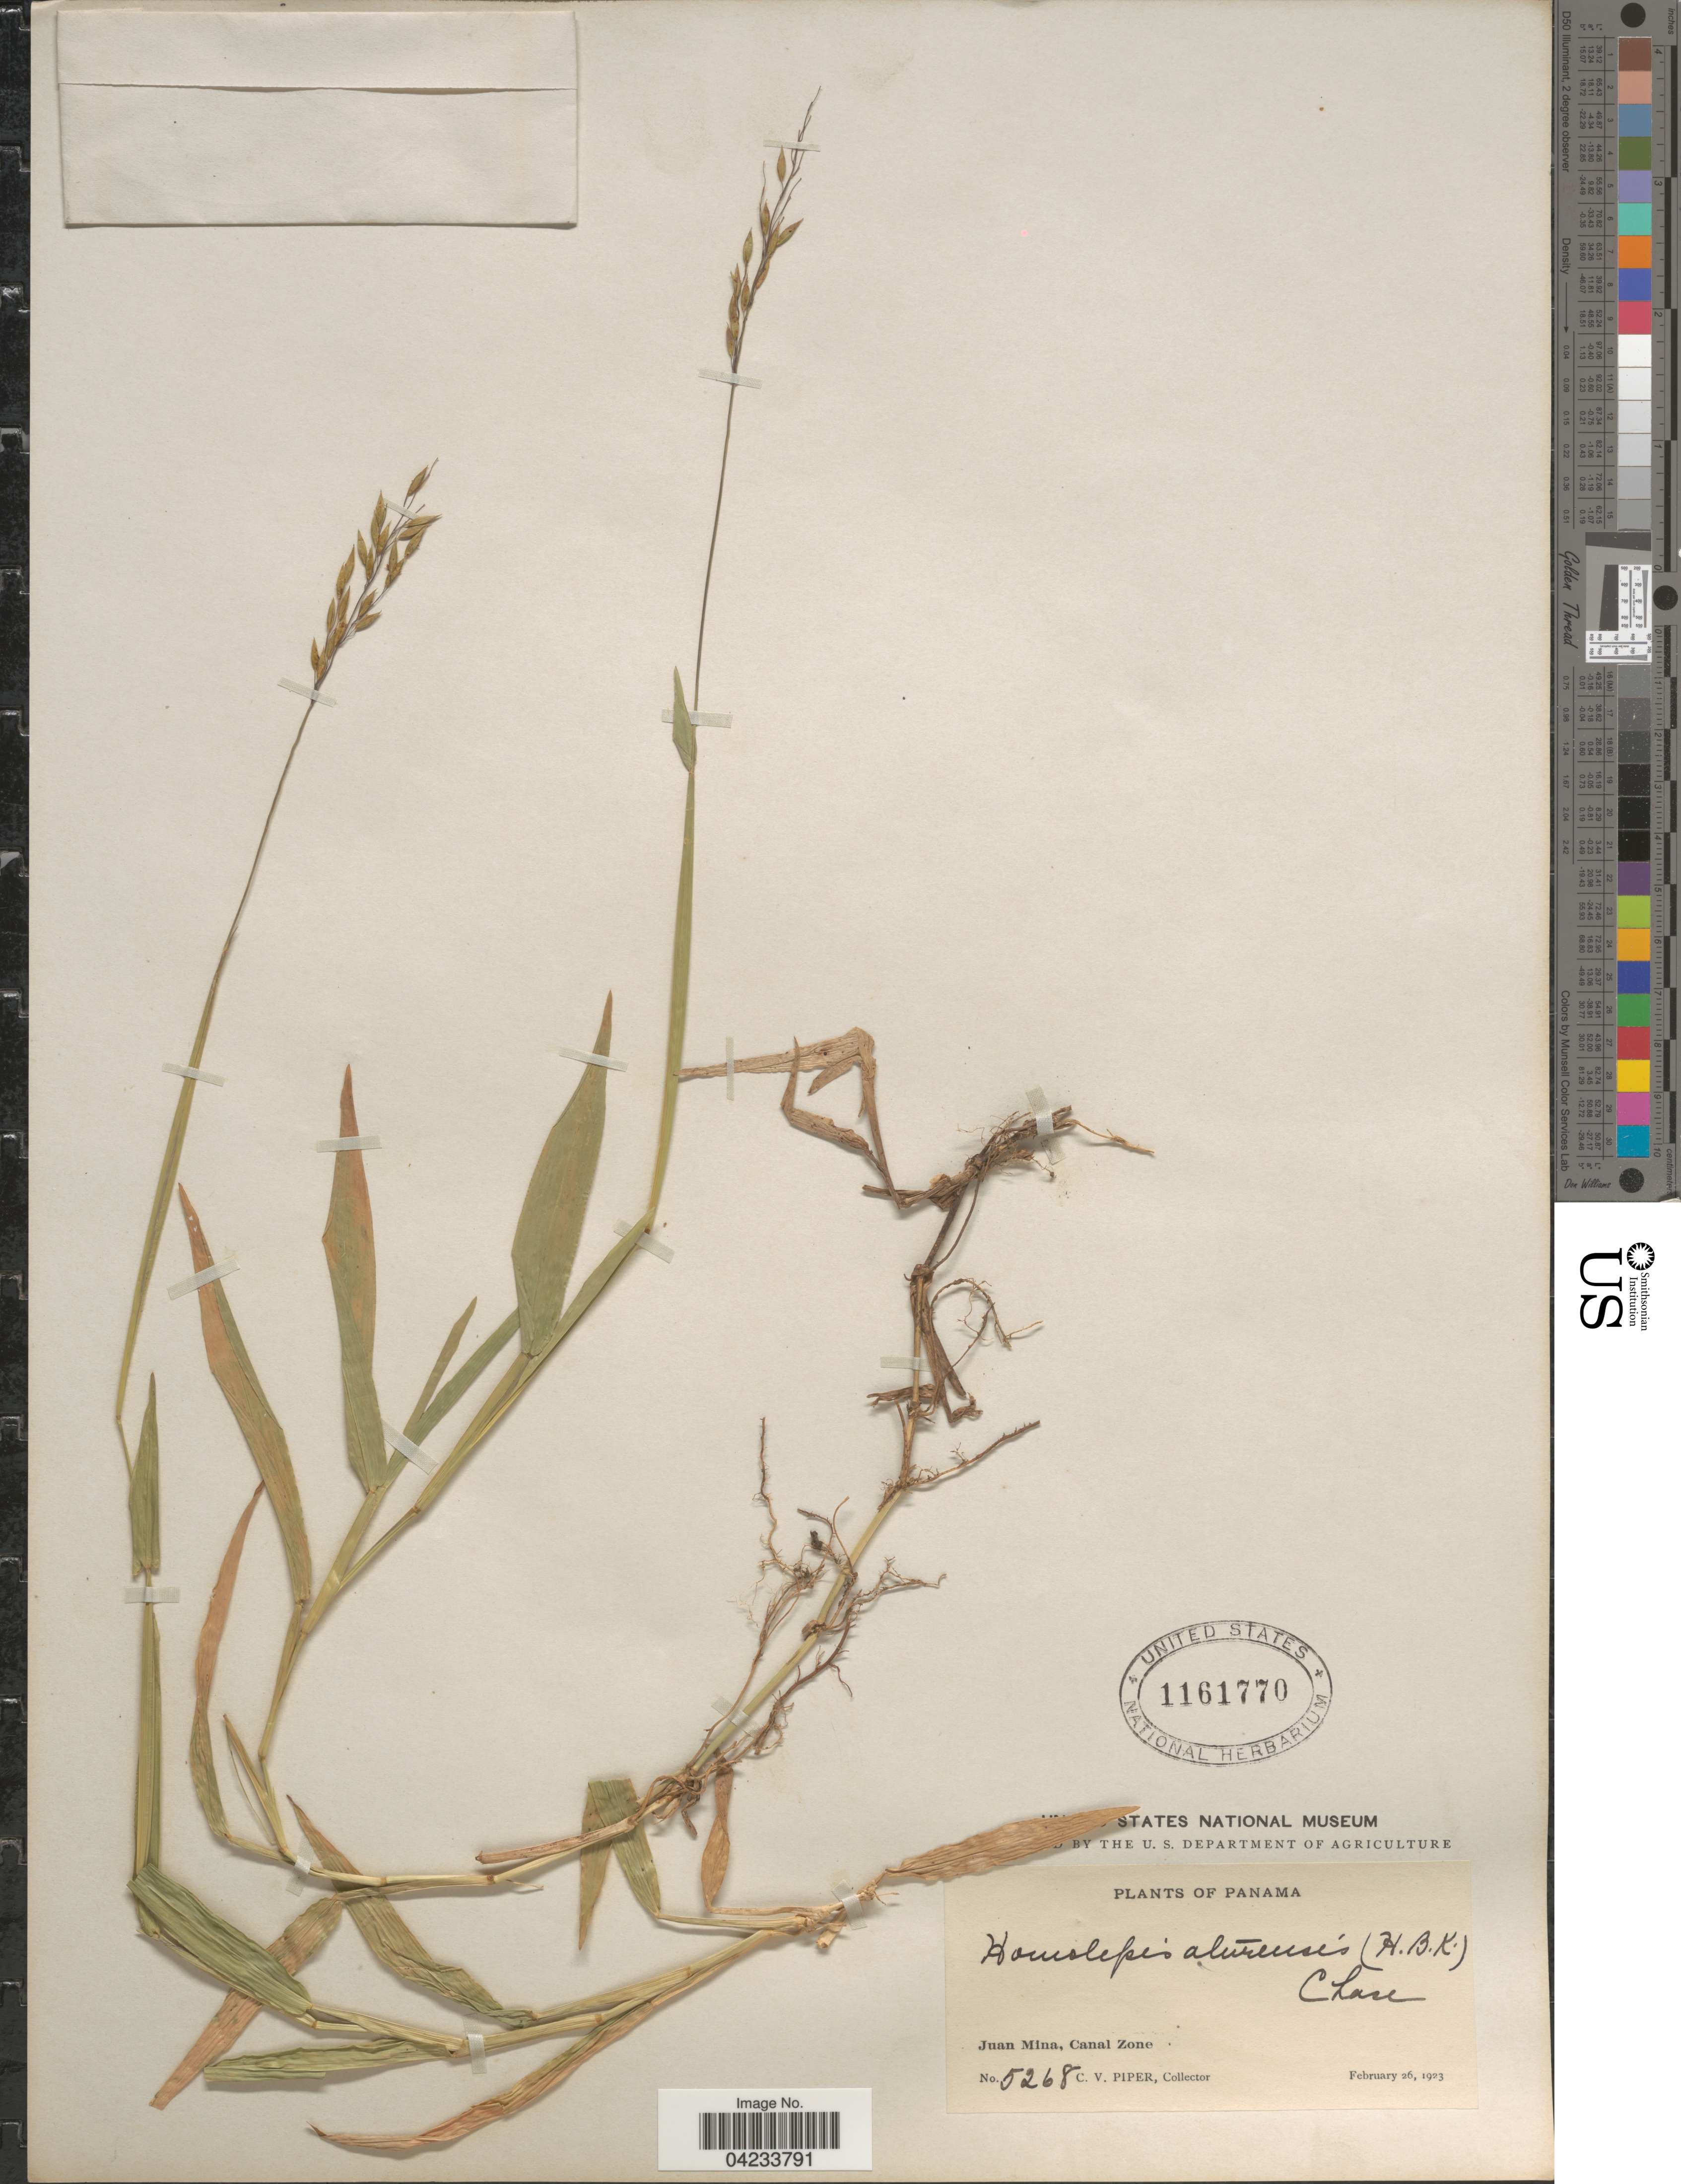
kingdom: Plantae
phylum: Tracheophyta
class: Liliopsida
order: Poales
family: Poaceae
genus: Homolepis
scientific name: Homolepis aturensis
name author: (Kunth) Chase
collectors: C. V. Piper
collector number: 5268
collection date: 1923-02-26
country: Panama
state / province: Colón / Panamá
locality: Juan Mina, Canal Zone.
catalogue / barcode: US 1161770